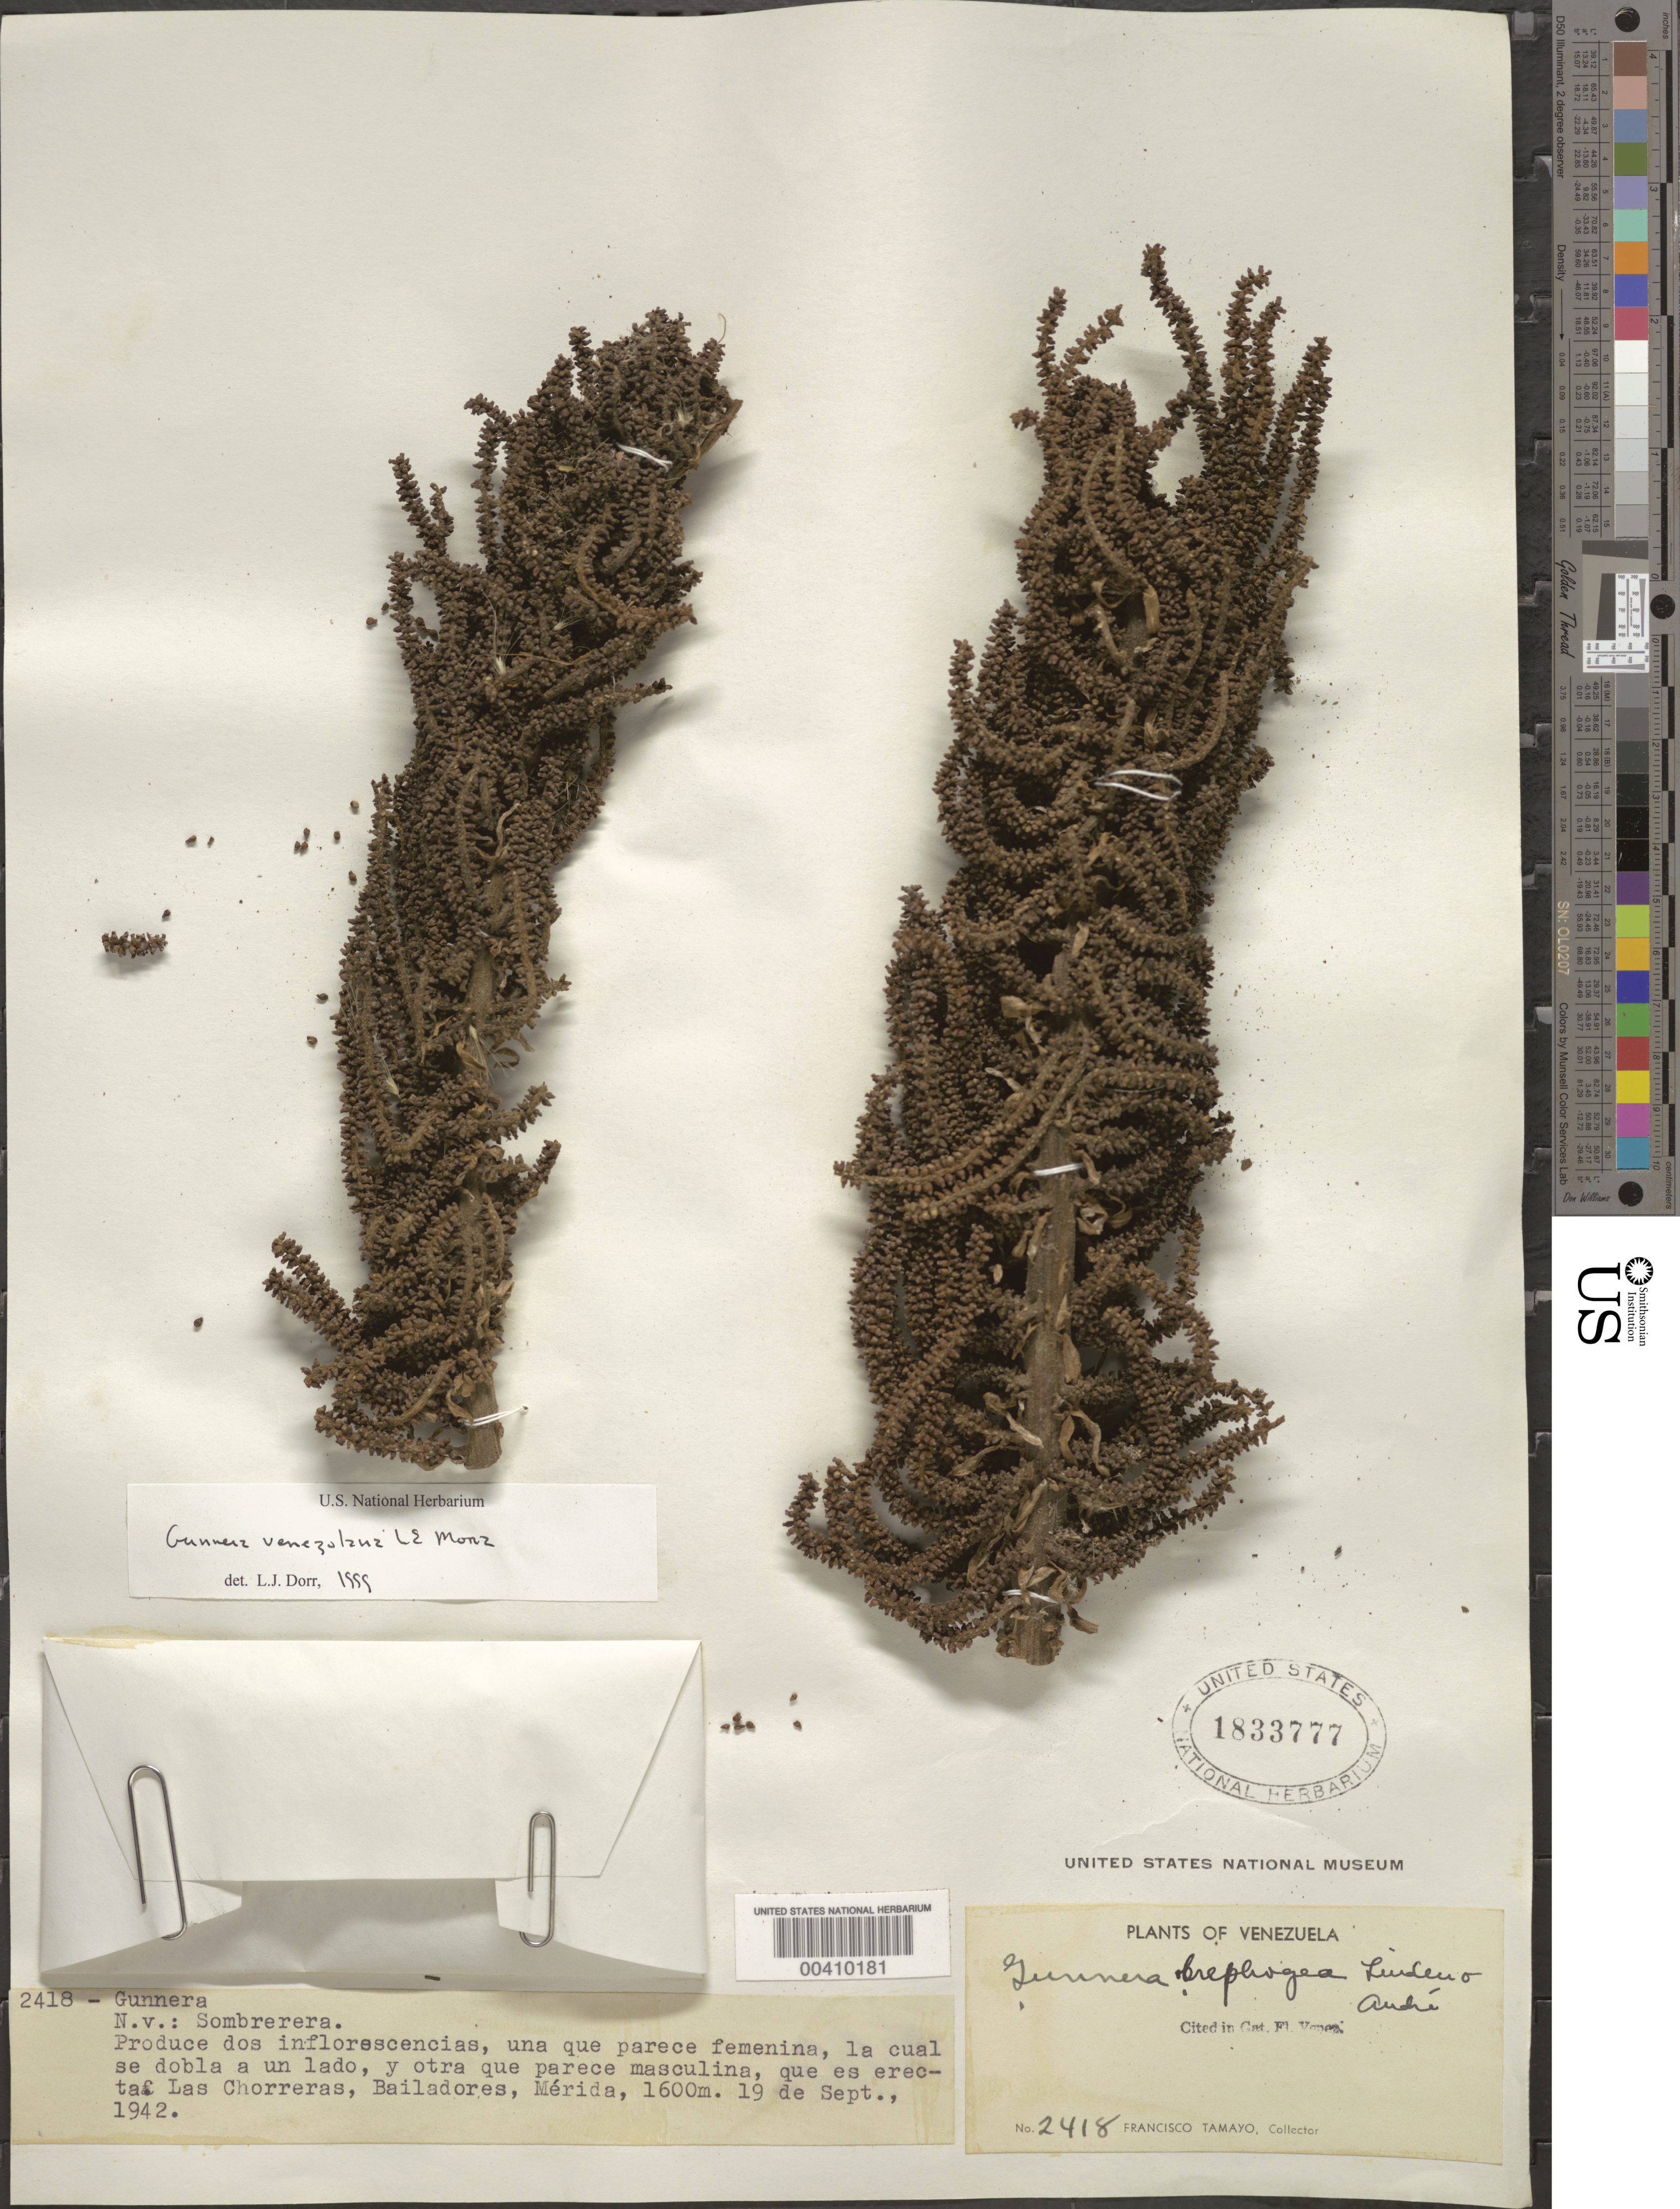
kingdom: Plantae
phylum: Tracheophyta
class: Magnoliopsida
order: Gunnerales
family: Gunneraceae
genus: Gunnera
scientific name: Gunnera brephogea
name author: B.L. Linden & André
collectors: F. Tamayo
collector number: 2418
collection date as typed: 19 Sep 1942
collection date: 1942-09-19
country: Venezuela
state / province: Mérida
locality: Las Chorreras, Bailadores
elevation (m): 1600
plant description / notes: Common name: Sombrerera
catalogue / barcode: US 1833777